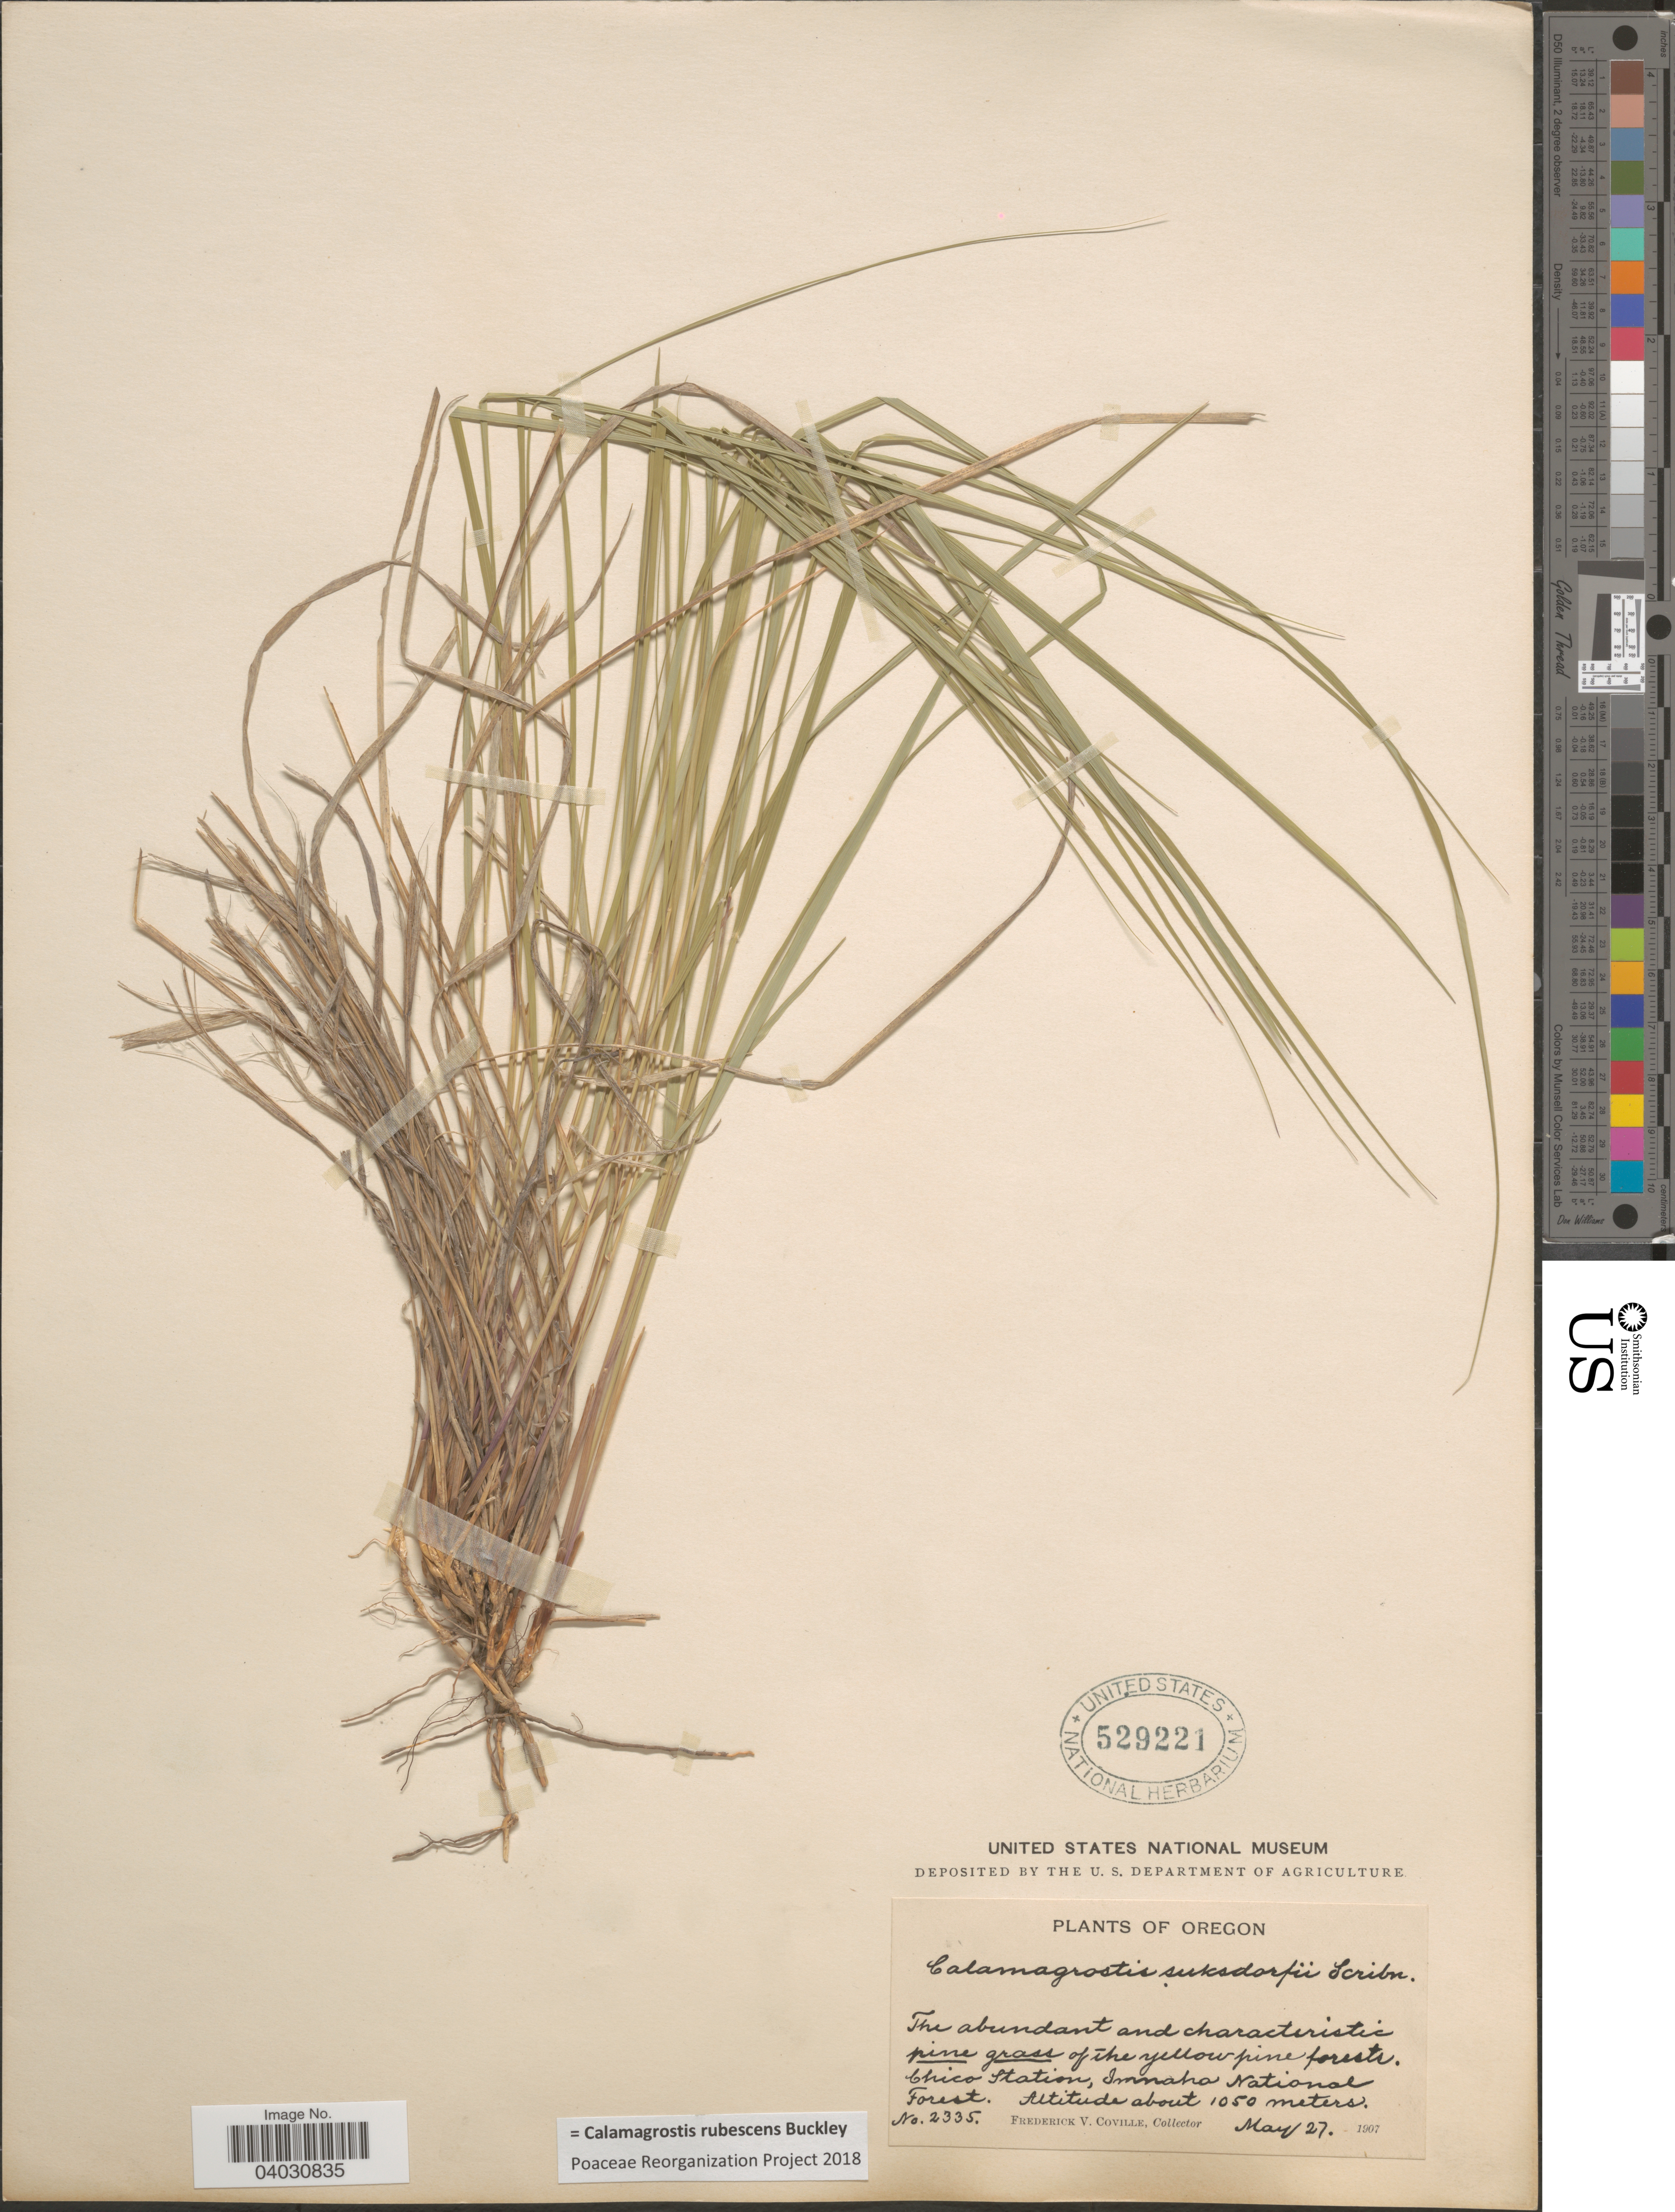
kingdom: Plantae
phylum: Tracheophyta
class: Liliopsida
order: Poales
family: Poaceae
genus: Calamagrostis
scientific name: Calamagrostis rubescens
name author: Buckley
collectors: F. V. Coville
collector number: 2335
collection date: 1907-05-27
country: United States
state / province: Oregon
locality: Chico Station, Imnaha National Forest.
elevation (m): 1050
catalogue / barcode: US 529221